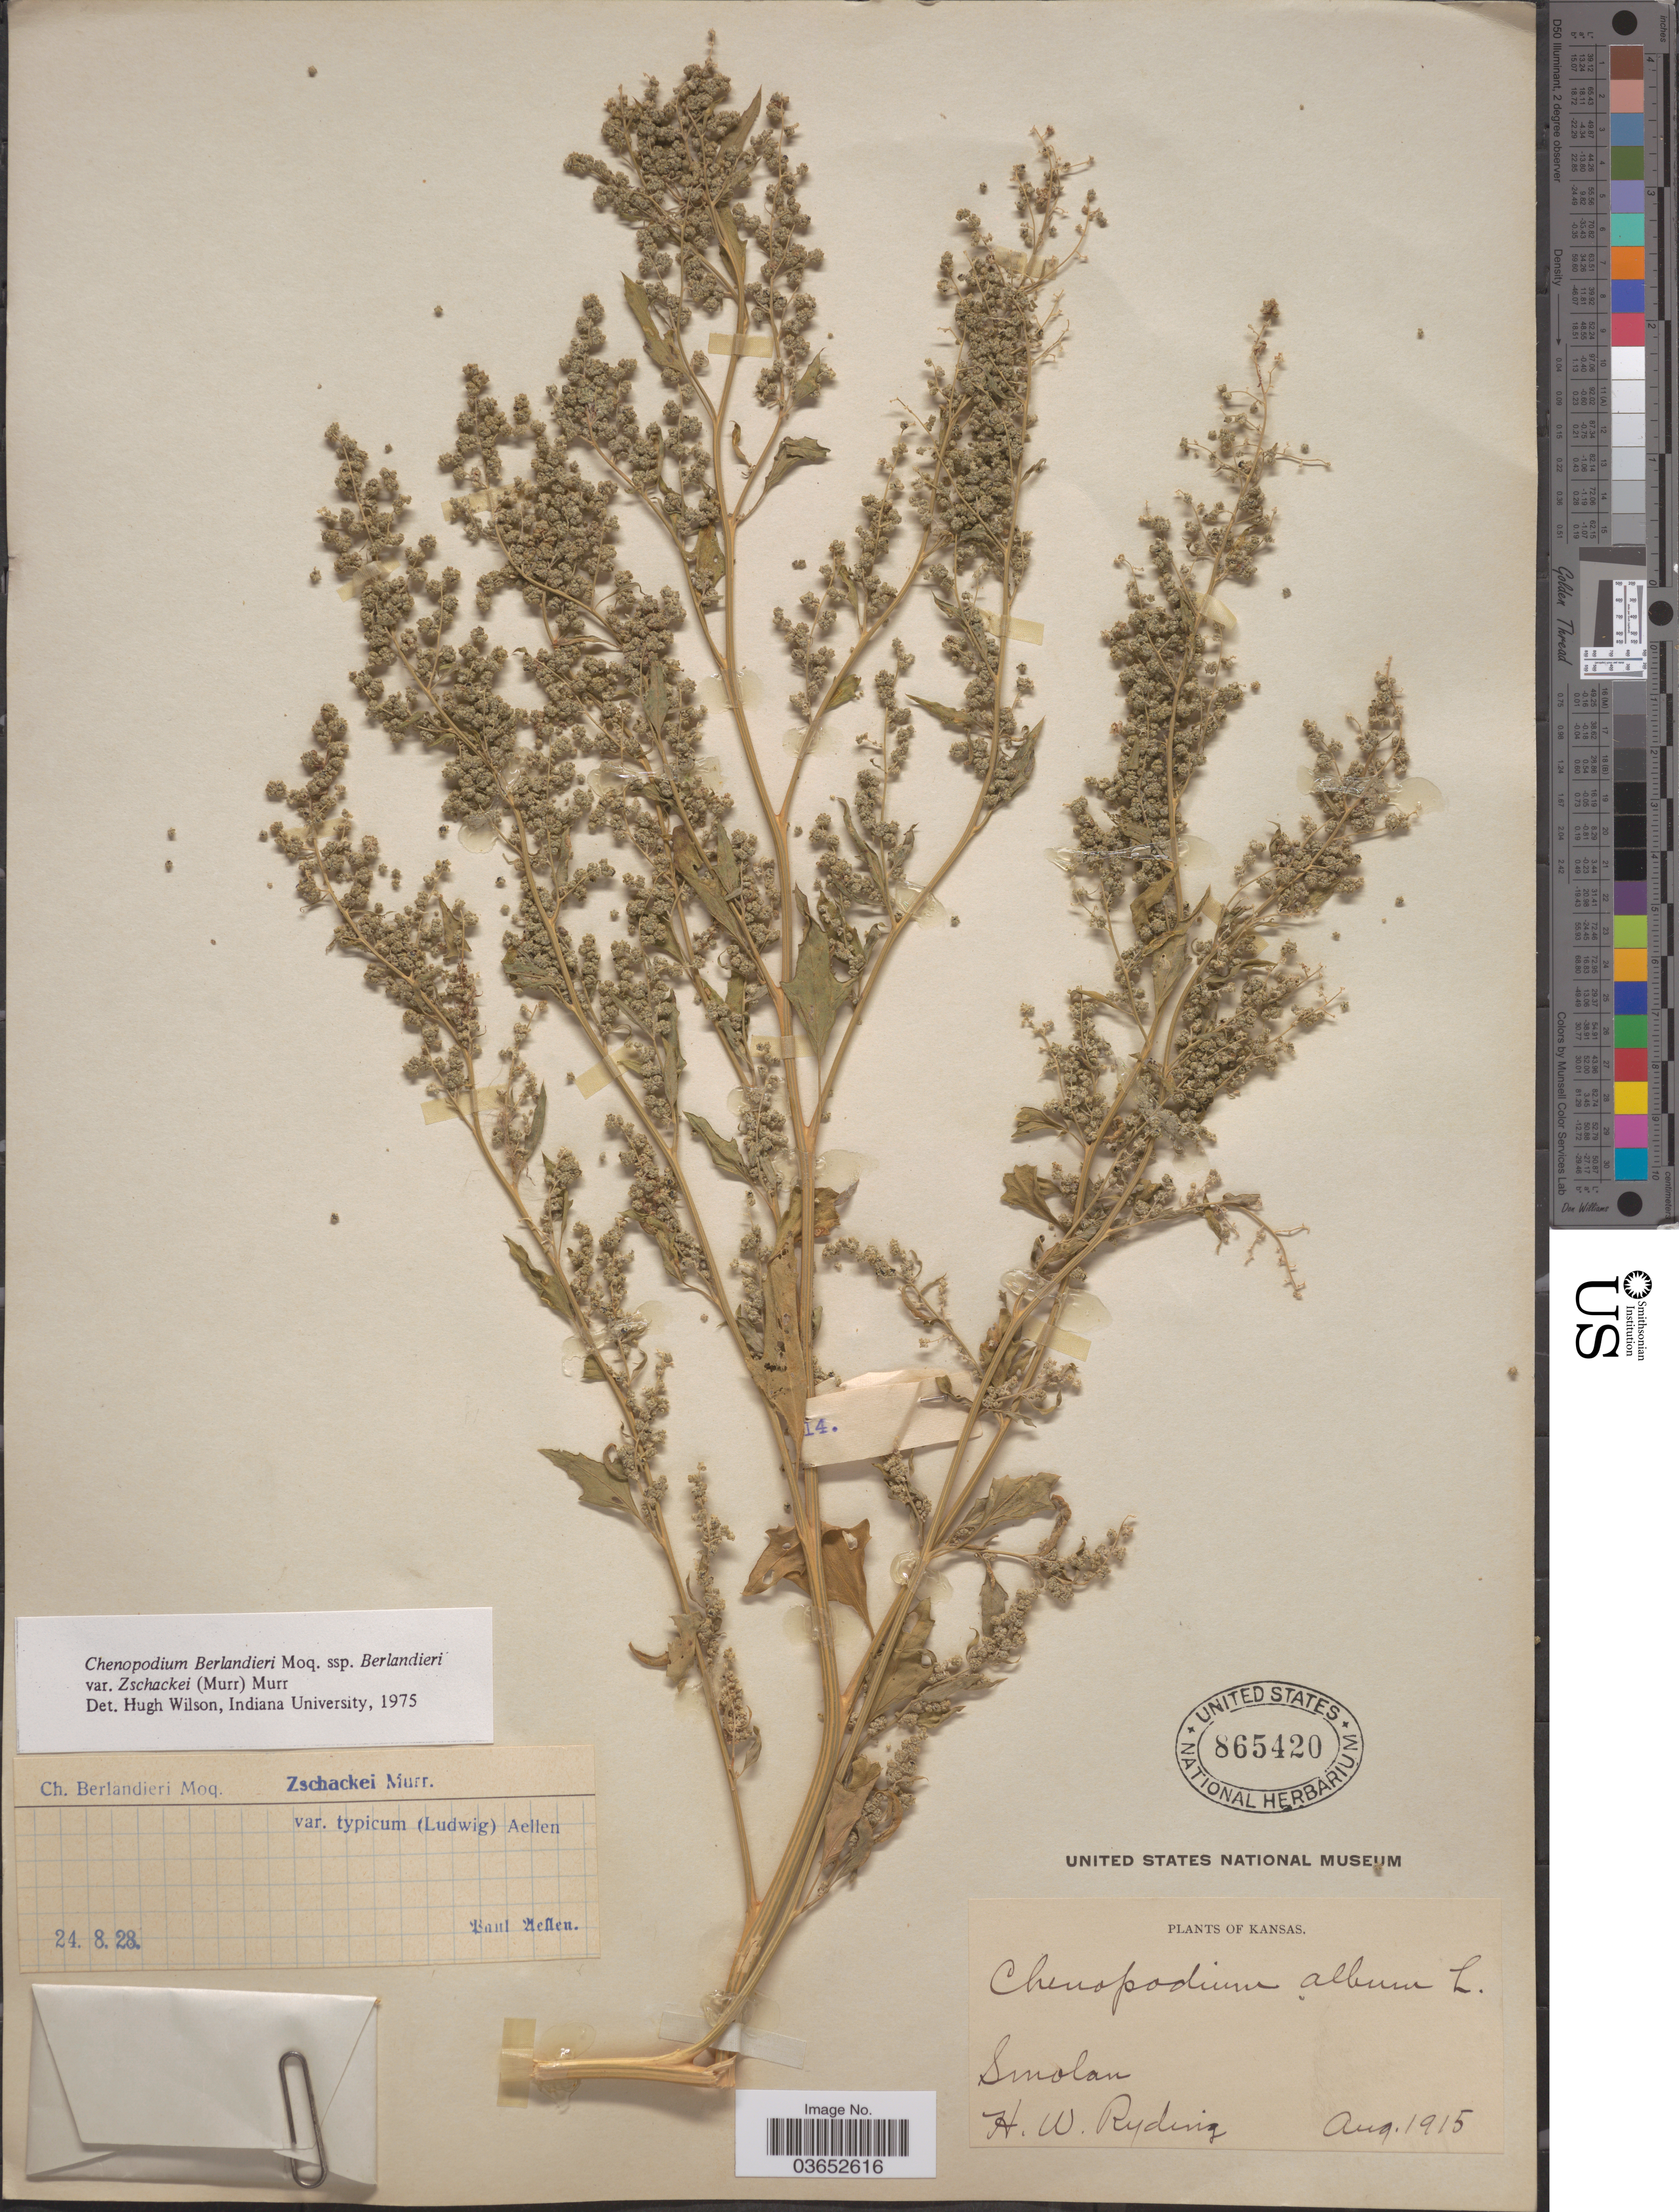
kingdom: Plantae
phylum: Tracheophyta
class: Magnoliopsida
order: Caryophyllales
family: Amaranthaceae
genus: Chenopodium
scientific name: Chenopodium berlandieri var. zschackei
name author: (Murr.) Murr.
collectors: H. Ryding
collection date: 1915-08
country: United States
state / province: Kansas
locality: Smolan.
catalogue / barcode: US 865420